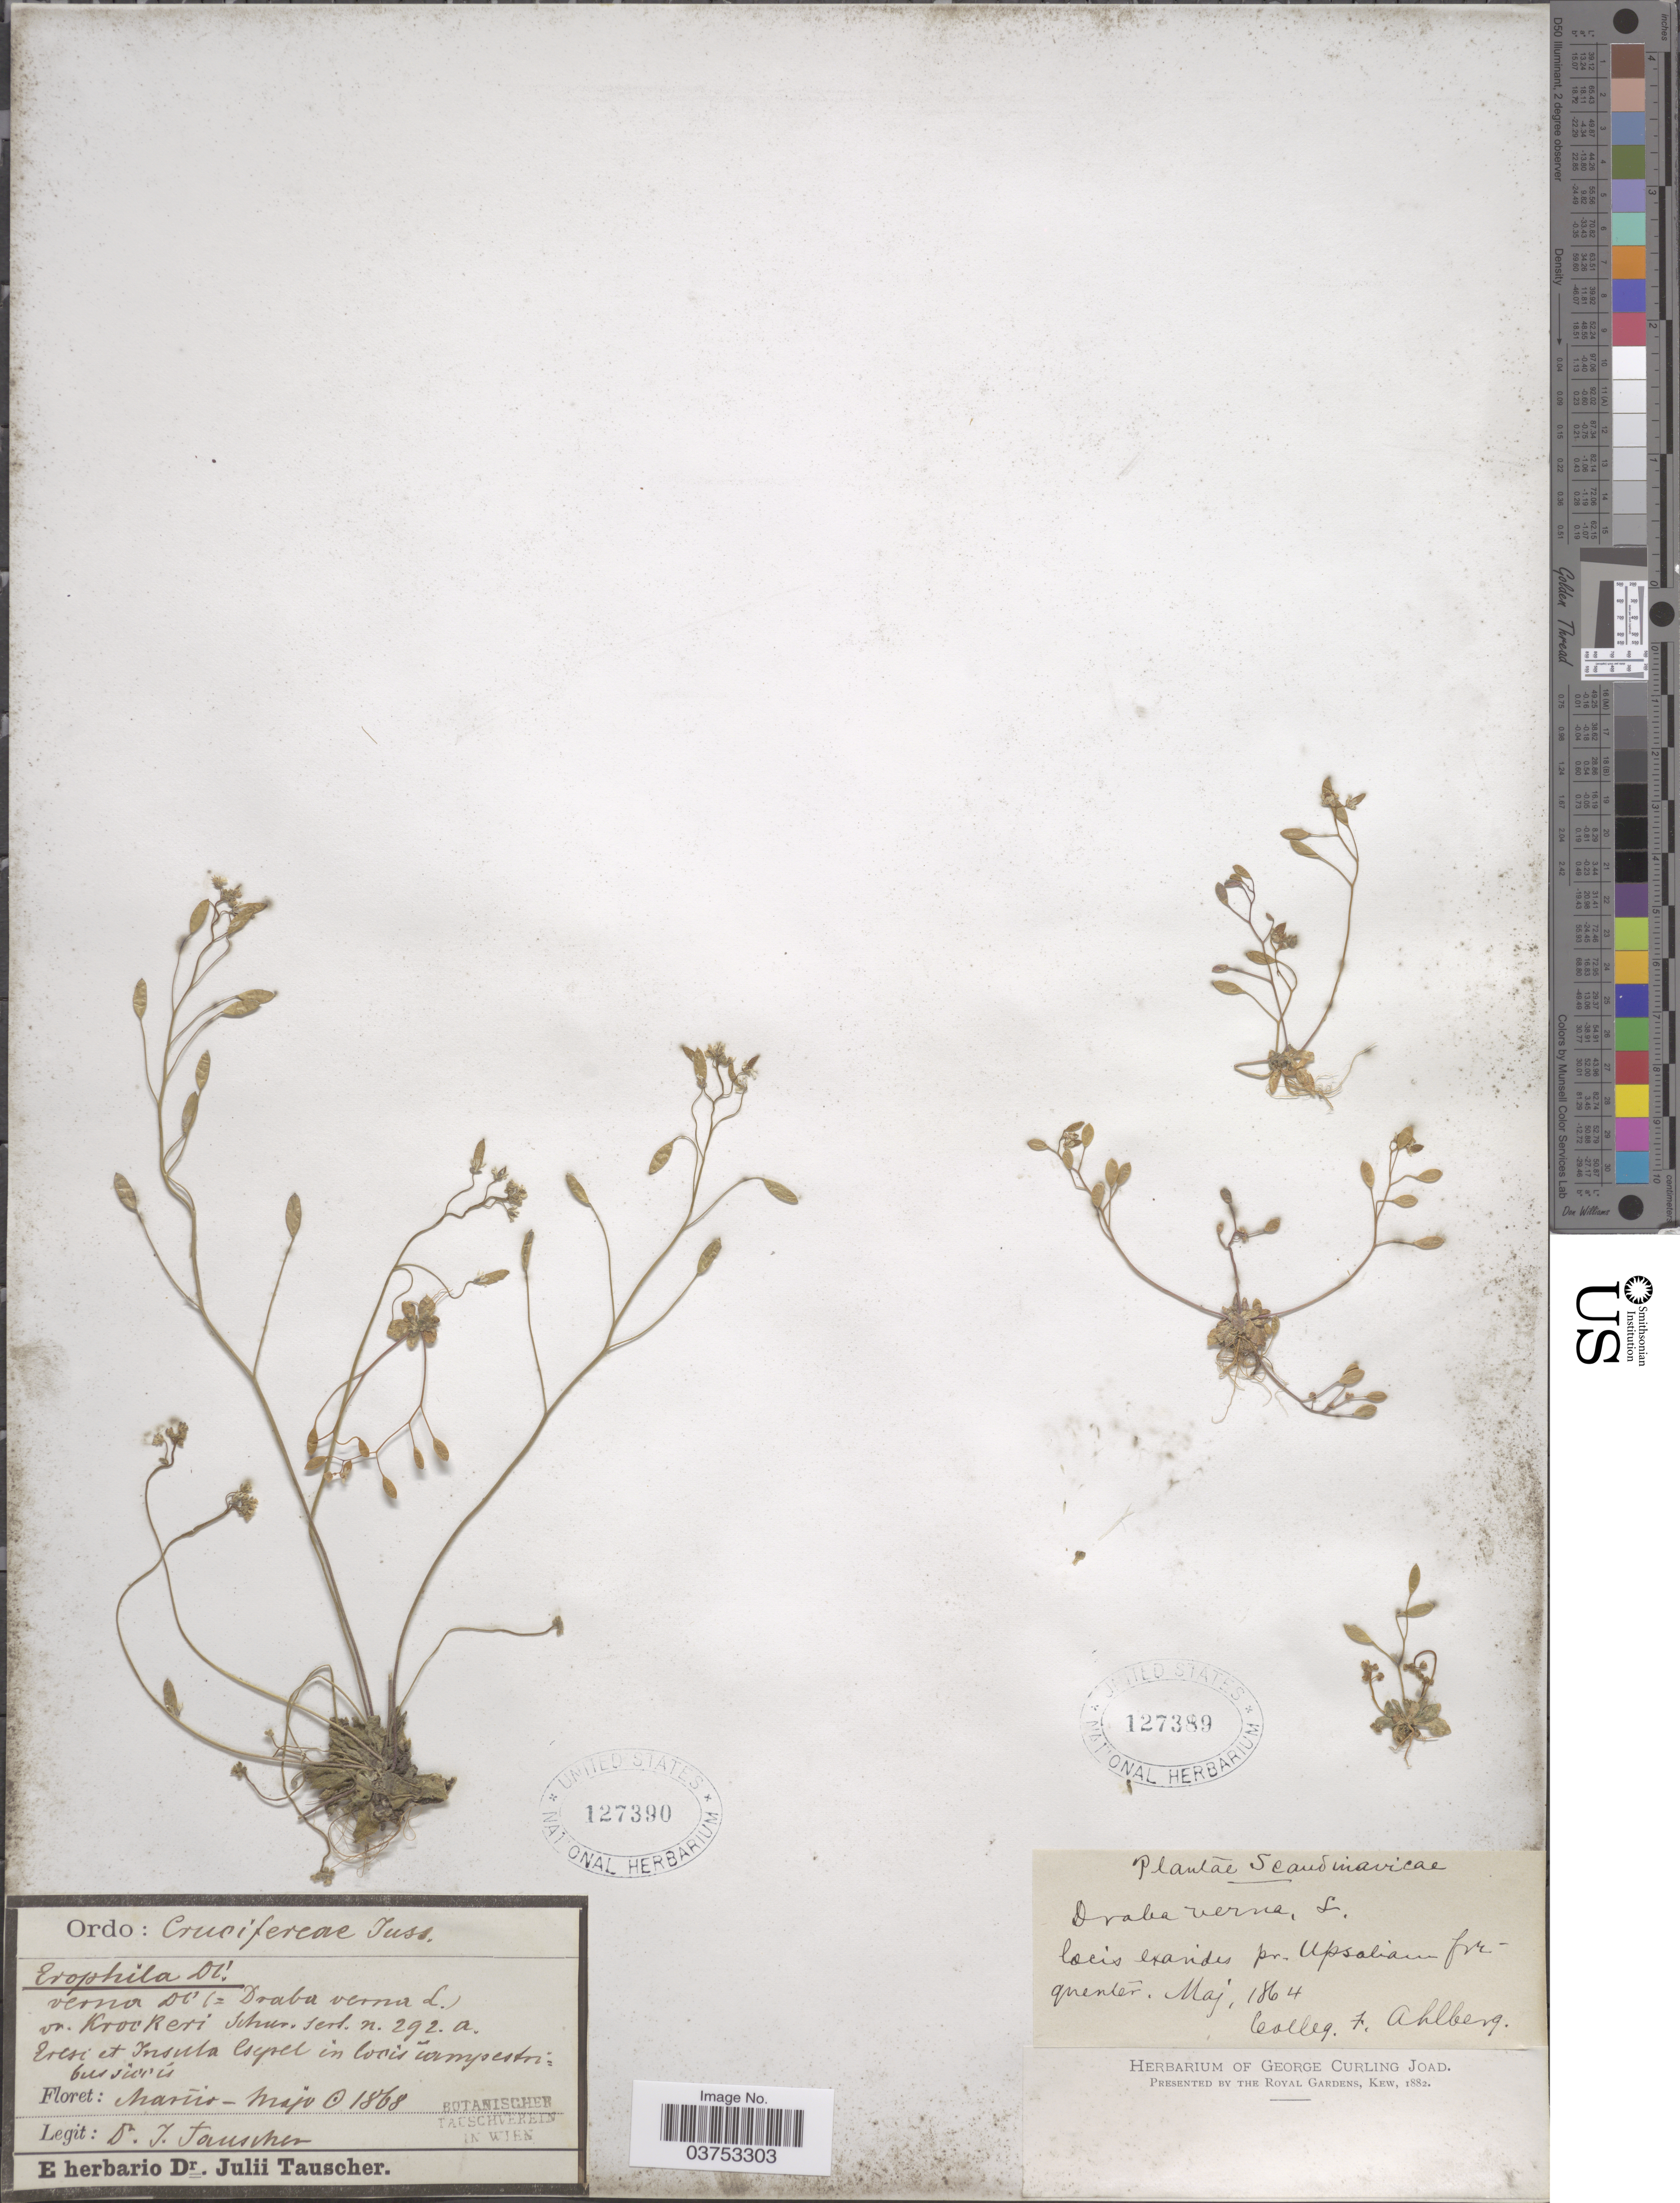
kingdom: Plantae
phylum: Tracheophyta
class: Magnoliopsida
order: Brassicales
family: Brassicaceae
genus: Draba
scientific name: Draba verna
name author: L.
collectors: J. Tauscher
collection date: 1868-03/1868-05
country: Sweden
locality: Upsala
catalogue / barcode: US 127390-2